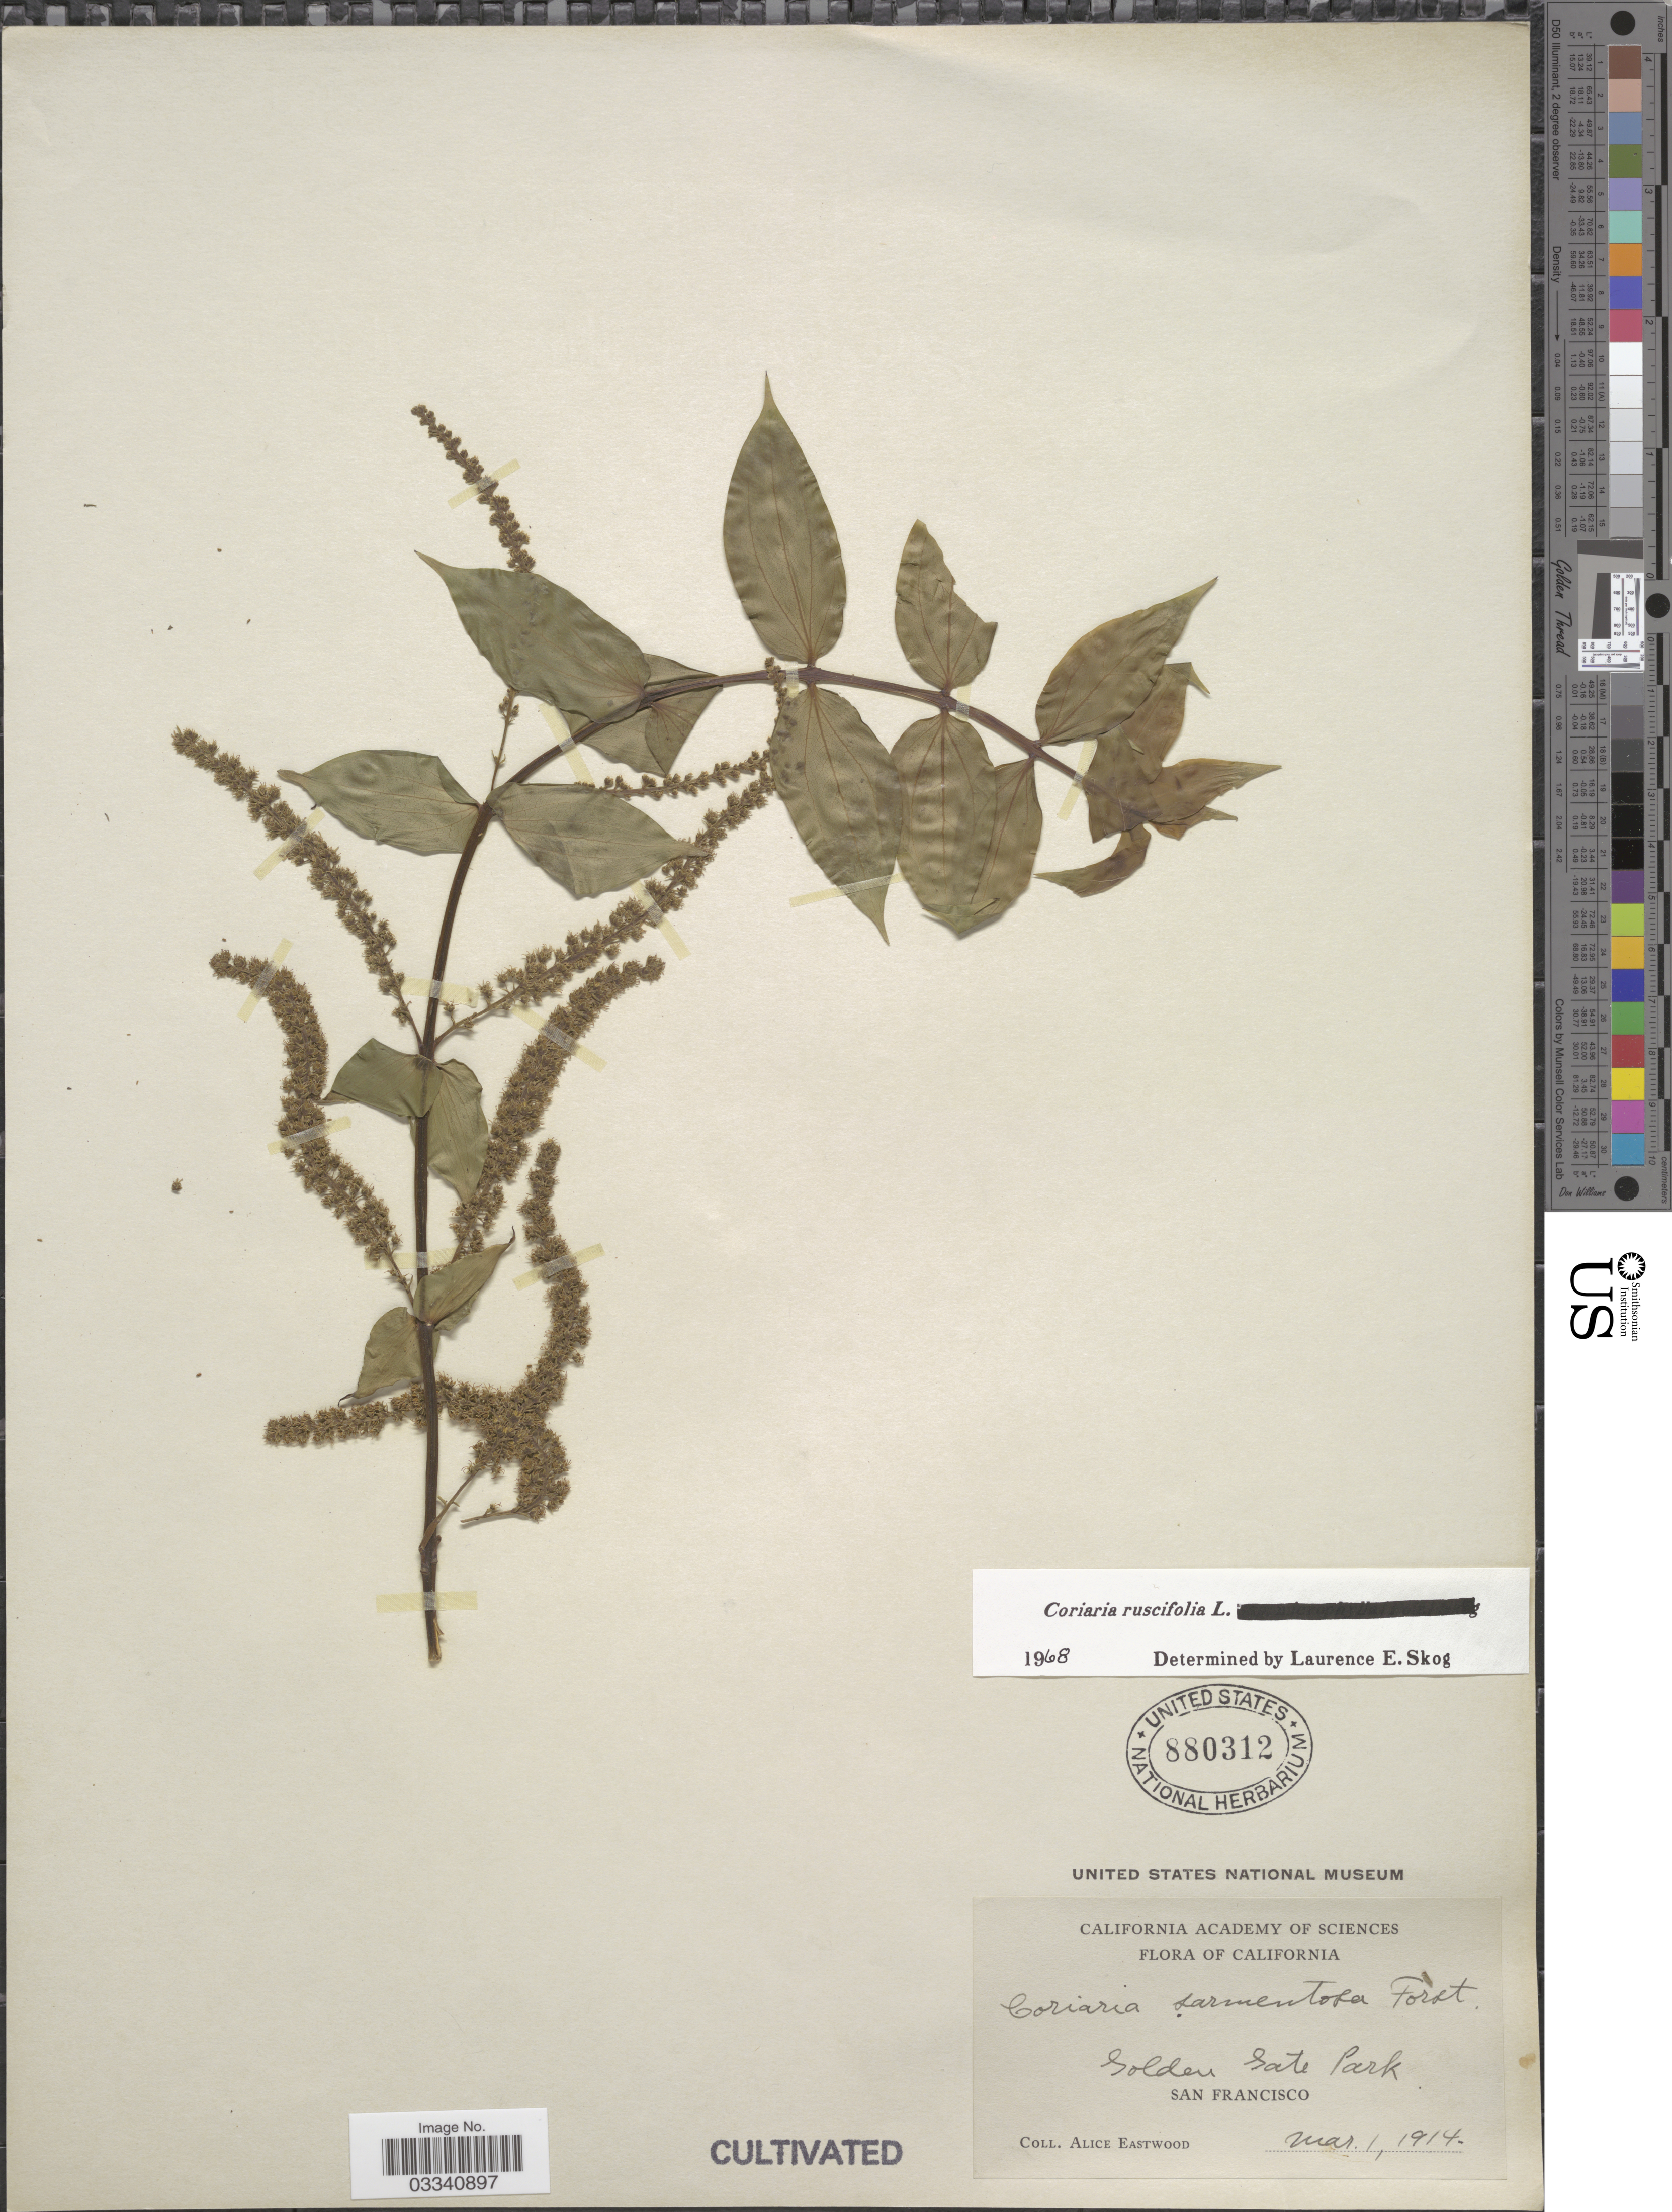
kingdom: Plantae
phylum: Tracheophyta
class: Magnoliopsida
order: Cucurbitales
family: Coriariaceae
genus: Coriaria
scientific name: Coriaria ruscifolia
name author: L.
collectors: A. Eastwood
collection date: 1914-03-01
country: United States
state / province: California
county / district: San Francisco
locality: Golden State Park, San Francisco.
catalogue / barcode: US 880312